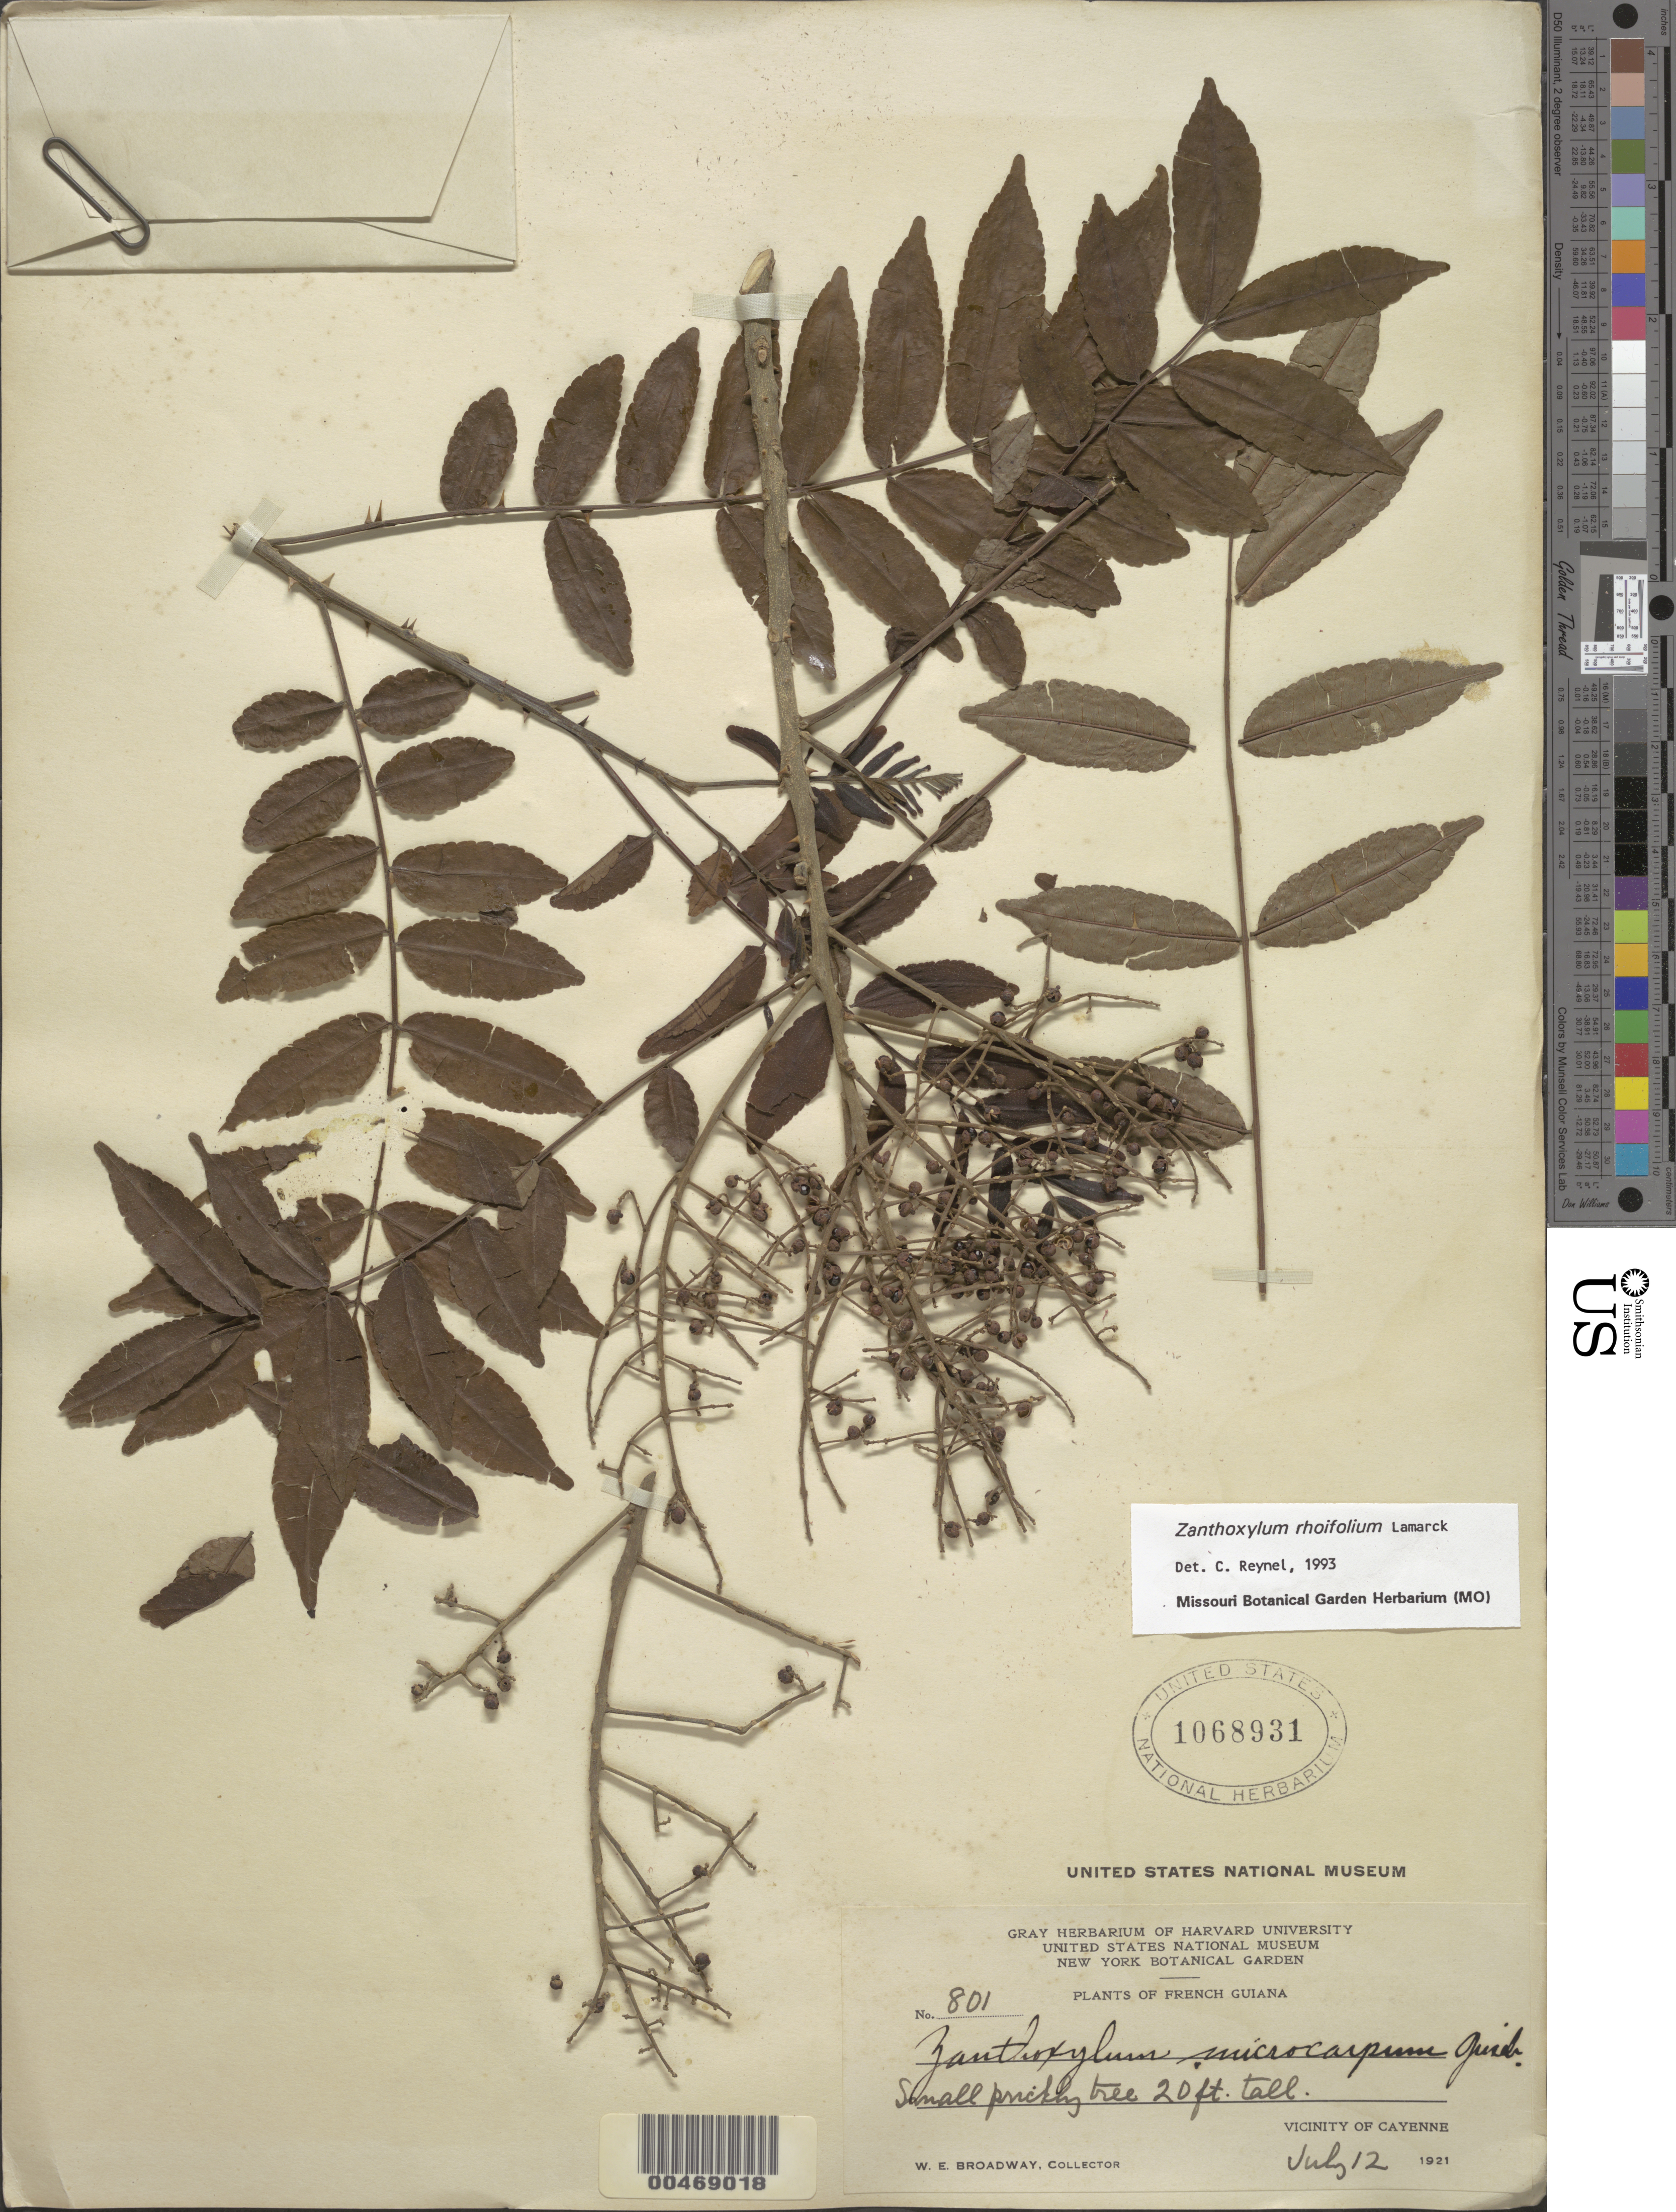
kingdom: Plantae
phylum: Tracheophyta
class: Magnoliopsida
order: Sapindales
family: Rutaceae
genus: Zanthoxylum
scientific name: Zanthoxylum rhoifolium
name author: Lam.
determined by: Reynel, Carlos A., (MO), Missouri Botanical Garden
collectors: W. E. Broadway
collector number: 801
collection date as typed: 12-Jul-21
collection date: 1921-07-12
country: French Guiana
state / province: Cayenne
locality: Cayenne, vic.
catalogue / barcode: US 1068931